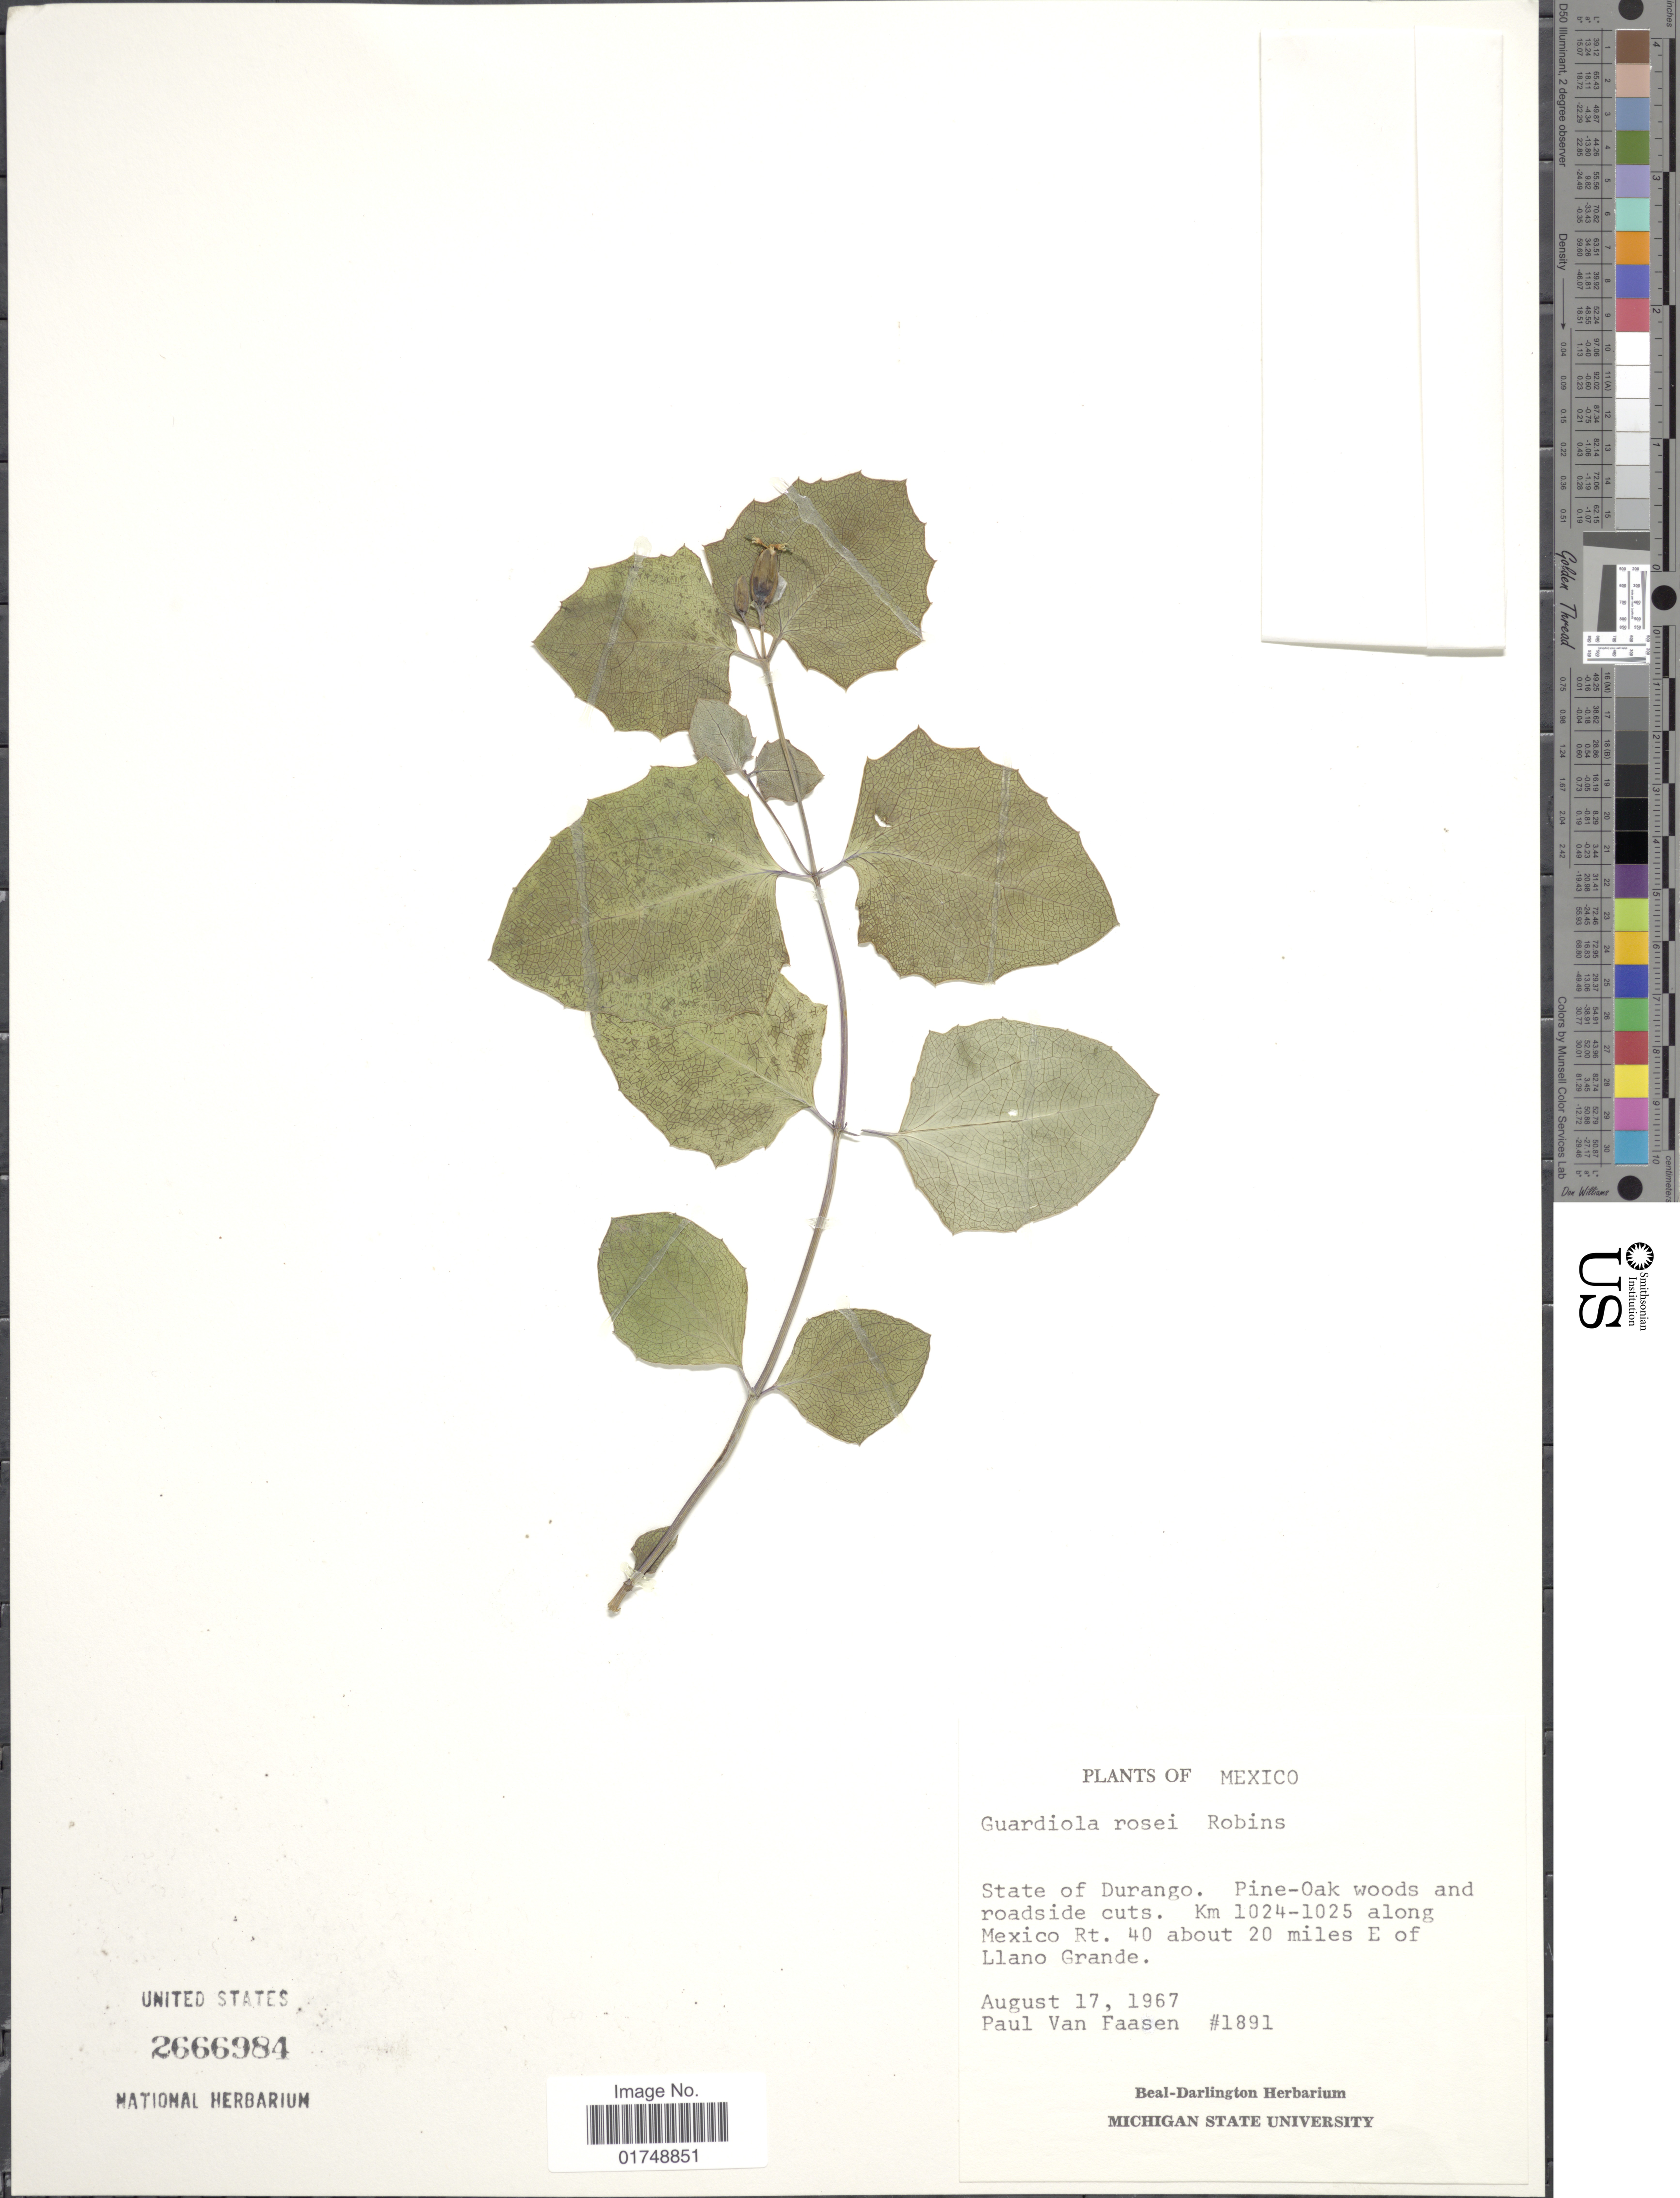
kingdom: Plantae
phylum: Tracheophyta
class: Magnoliopsida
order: Asterales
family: Asteraceae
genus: Guardiola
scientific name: Guardiola rosei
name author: B.L. Rob.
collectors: P. Van Faasen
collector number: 1891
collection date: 1967-08-17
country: Mexico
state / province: Durango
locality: State of Durango. Pine-Oak woods and roadside cuts. Km 1024-1025 along Mexico Rt 40 about 20 miles E of Llano Grande.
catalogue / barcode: US 2666984